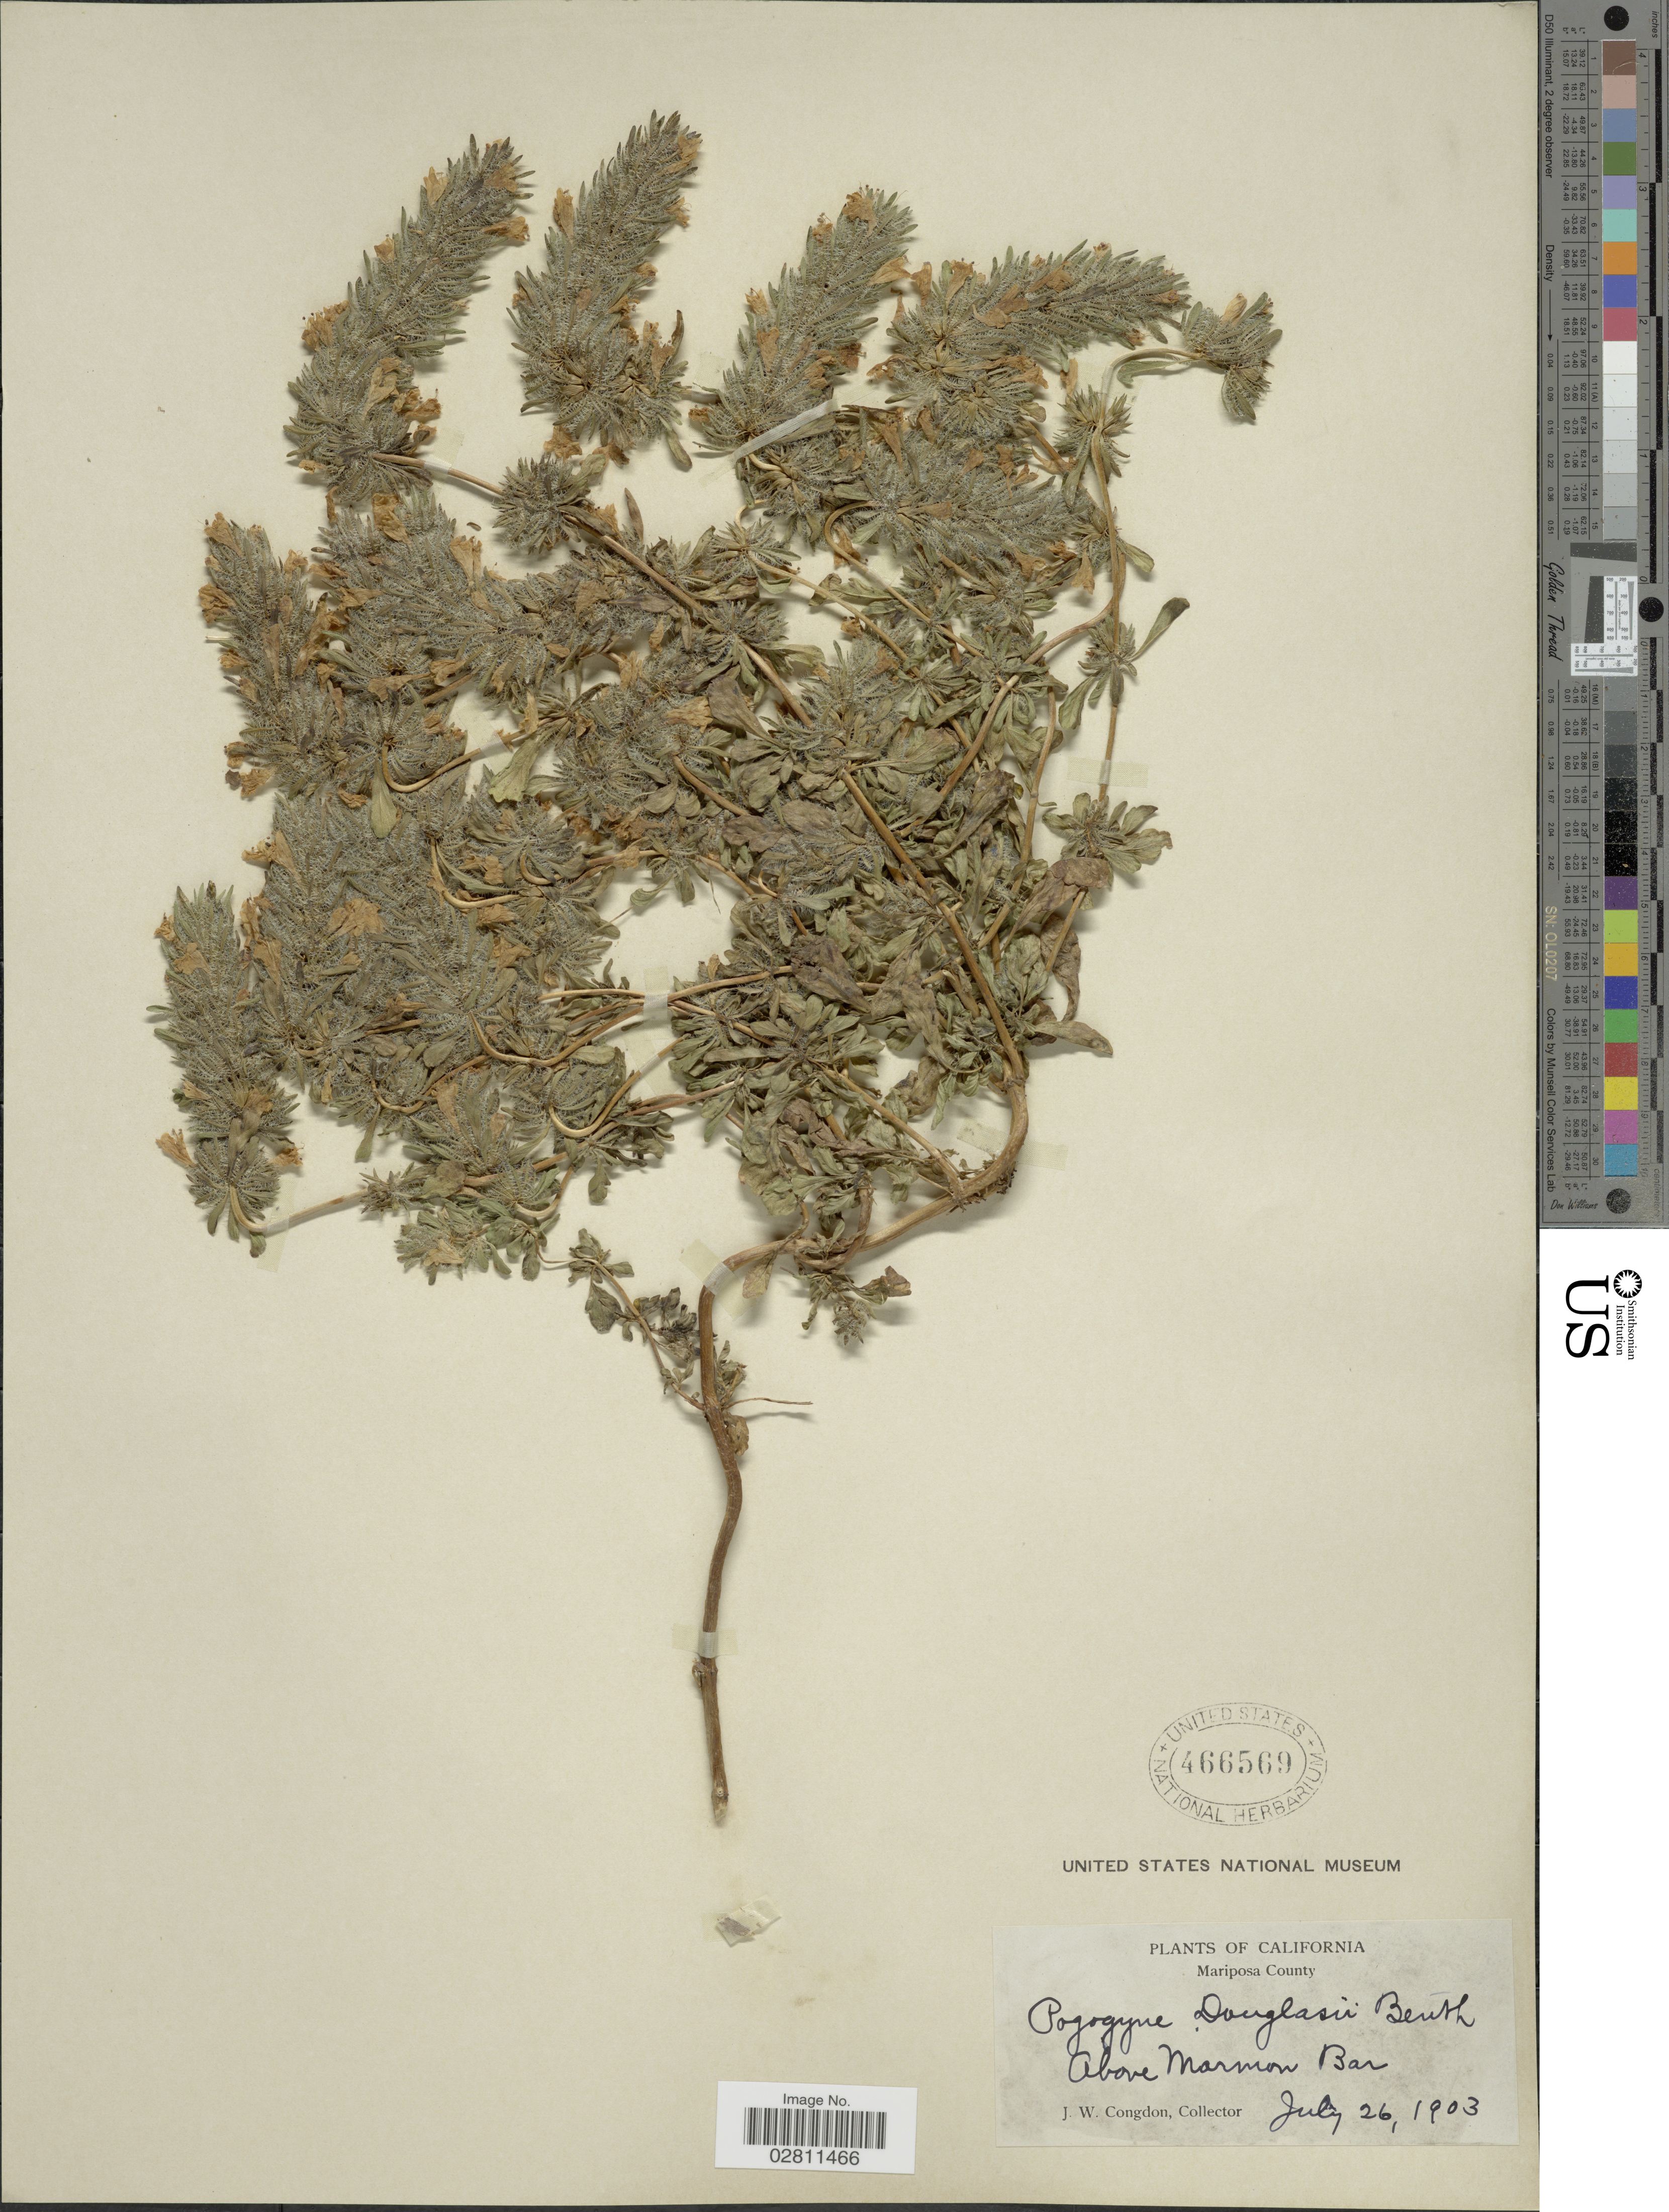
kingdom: Plantae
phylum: Tracheophyta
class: Magnoliopsida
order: Lamiales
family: Lamiaceae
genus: Pogogyne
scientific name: Pogogyne douglasii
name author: Benth.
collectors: J. W. Congdon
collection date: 1903-07-26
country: United States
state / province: California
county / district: Mariposa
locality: Mariposa County. Above Marmon Bar.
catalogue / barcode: US 466569